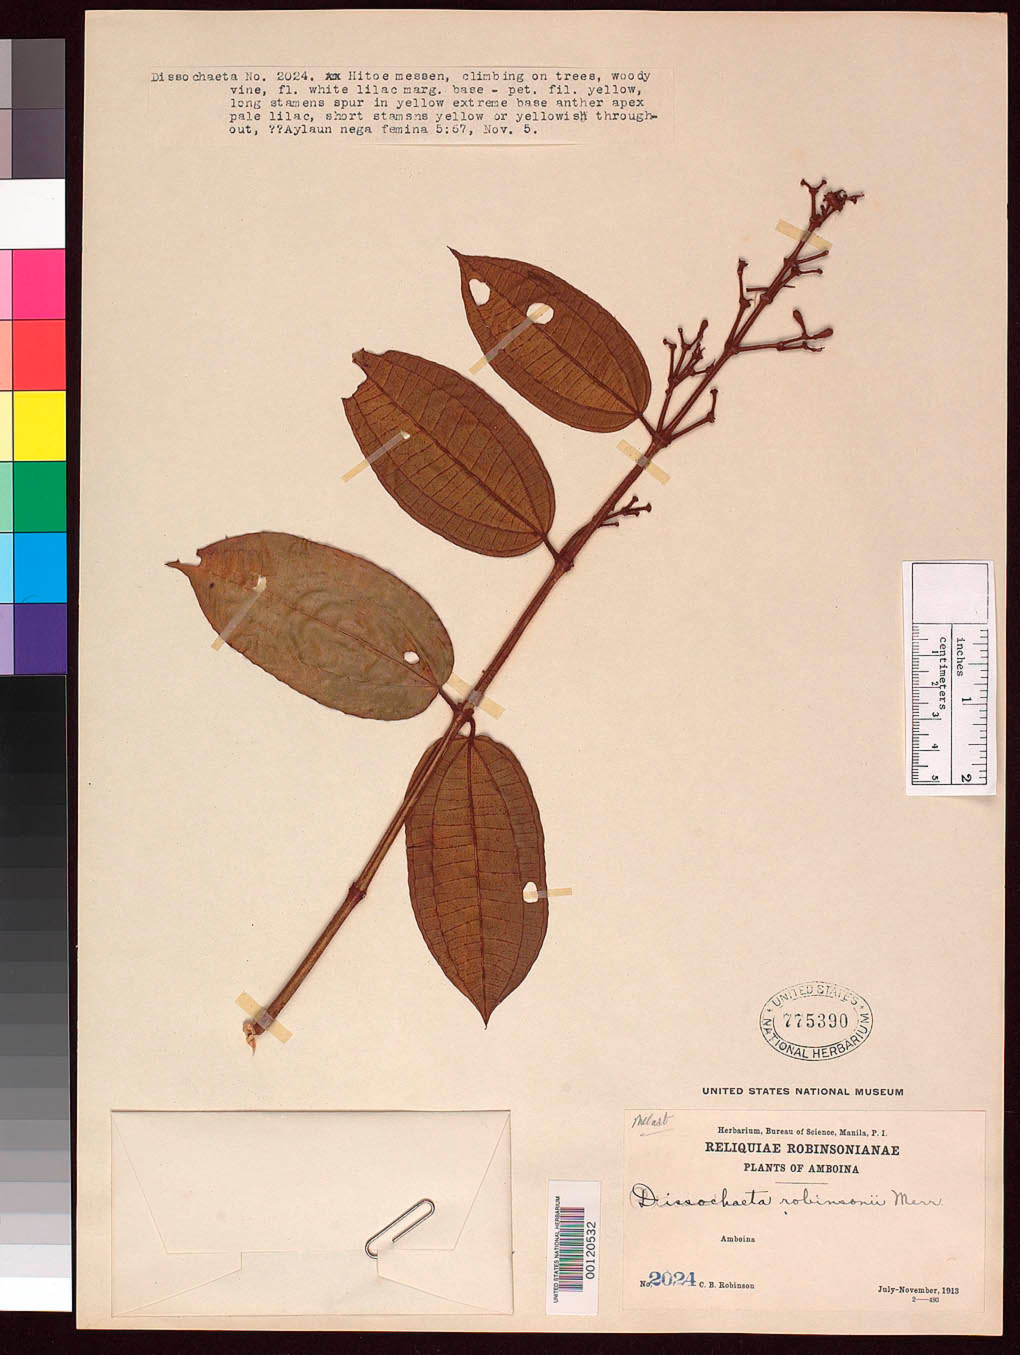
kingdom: Plantae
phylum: Tracheophyta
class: Magnoliopsida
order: Myrtales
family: Melastomataceae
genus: Dissochaeta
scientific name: Dissochaeta robinsonii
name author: Merr.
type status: Isotype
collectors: C. Robinson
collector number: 2024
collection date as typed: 05 Nov 1913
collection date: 1913-11-05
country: Indonesia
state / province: Maluku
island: Amboina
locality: Central Maltku.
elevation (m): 100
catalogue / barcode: US 775390